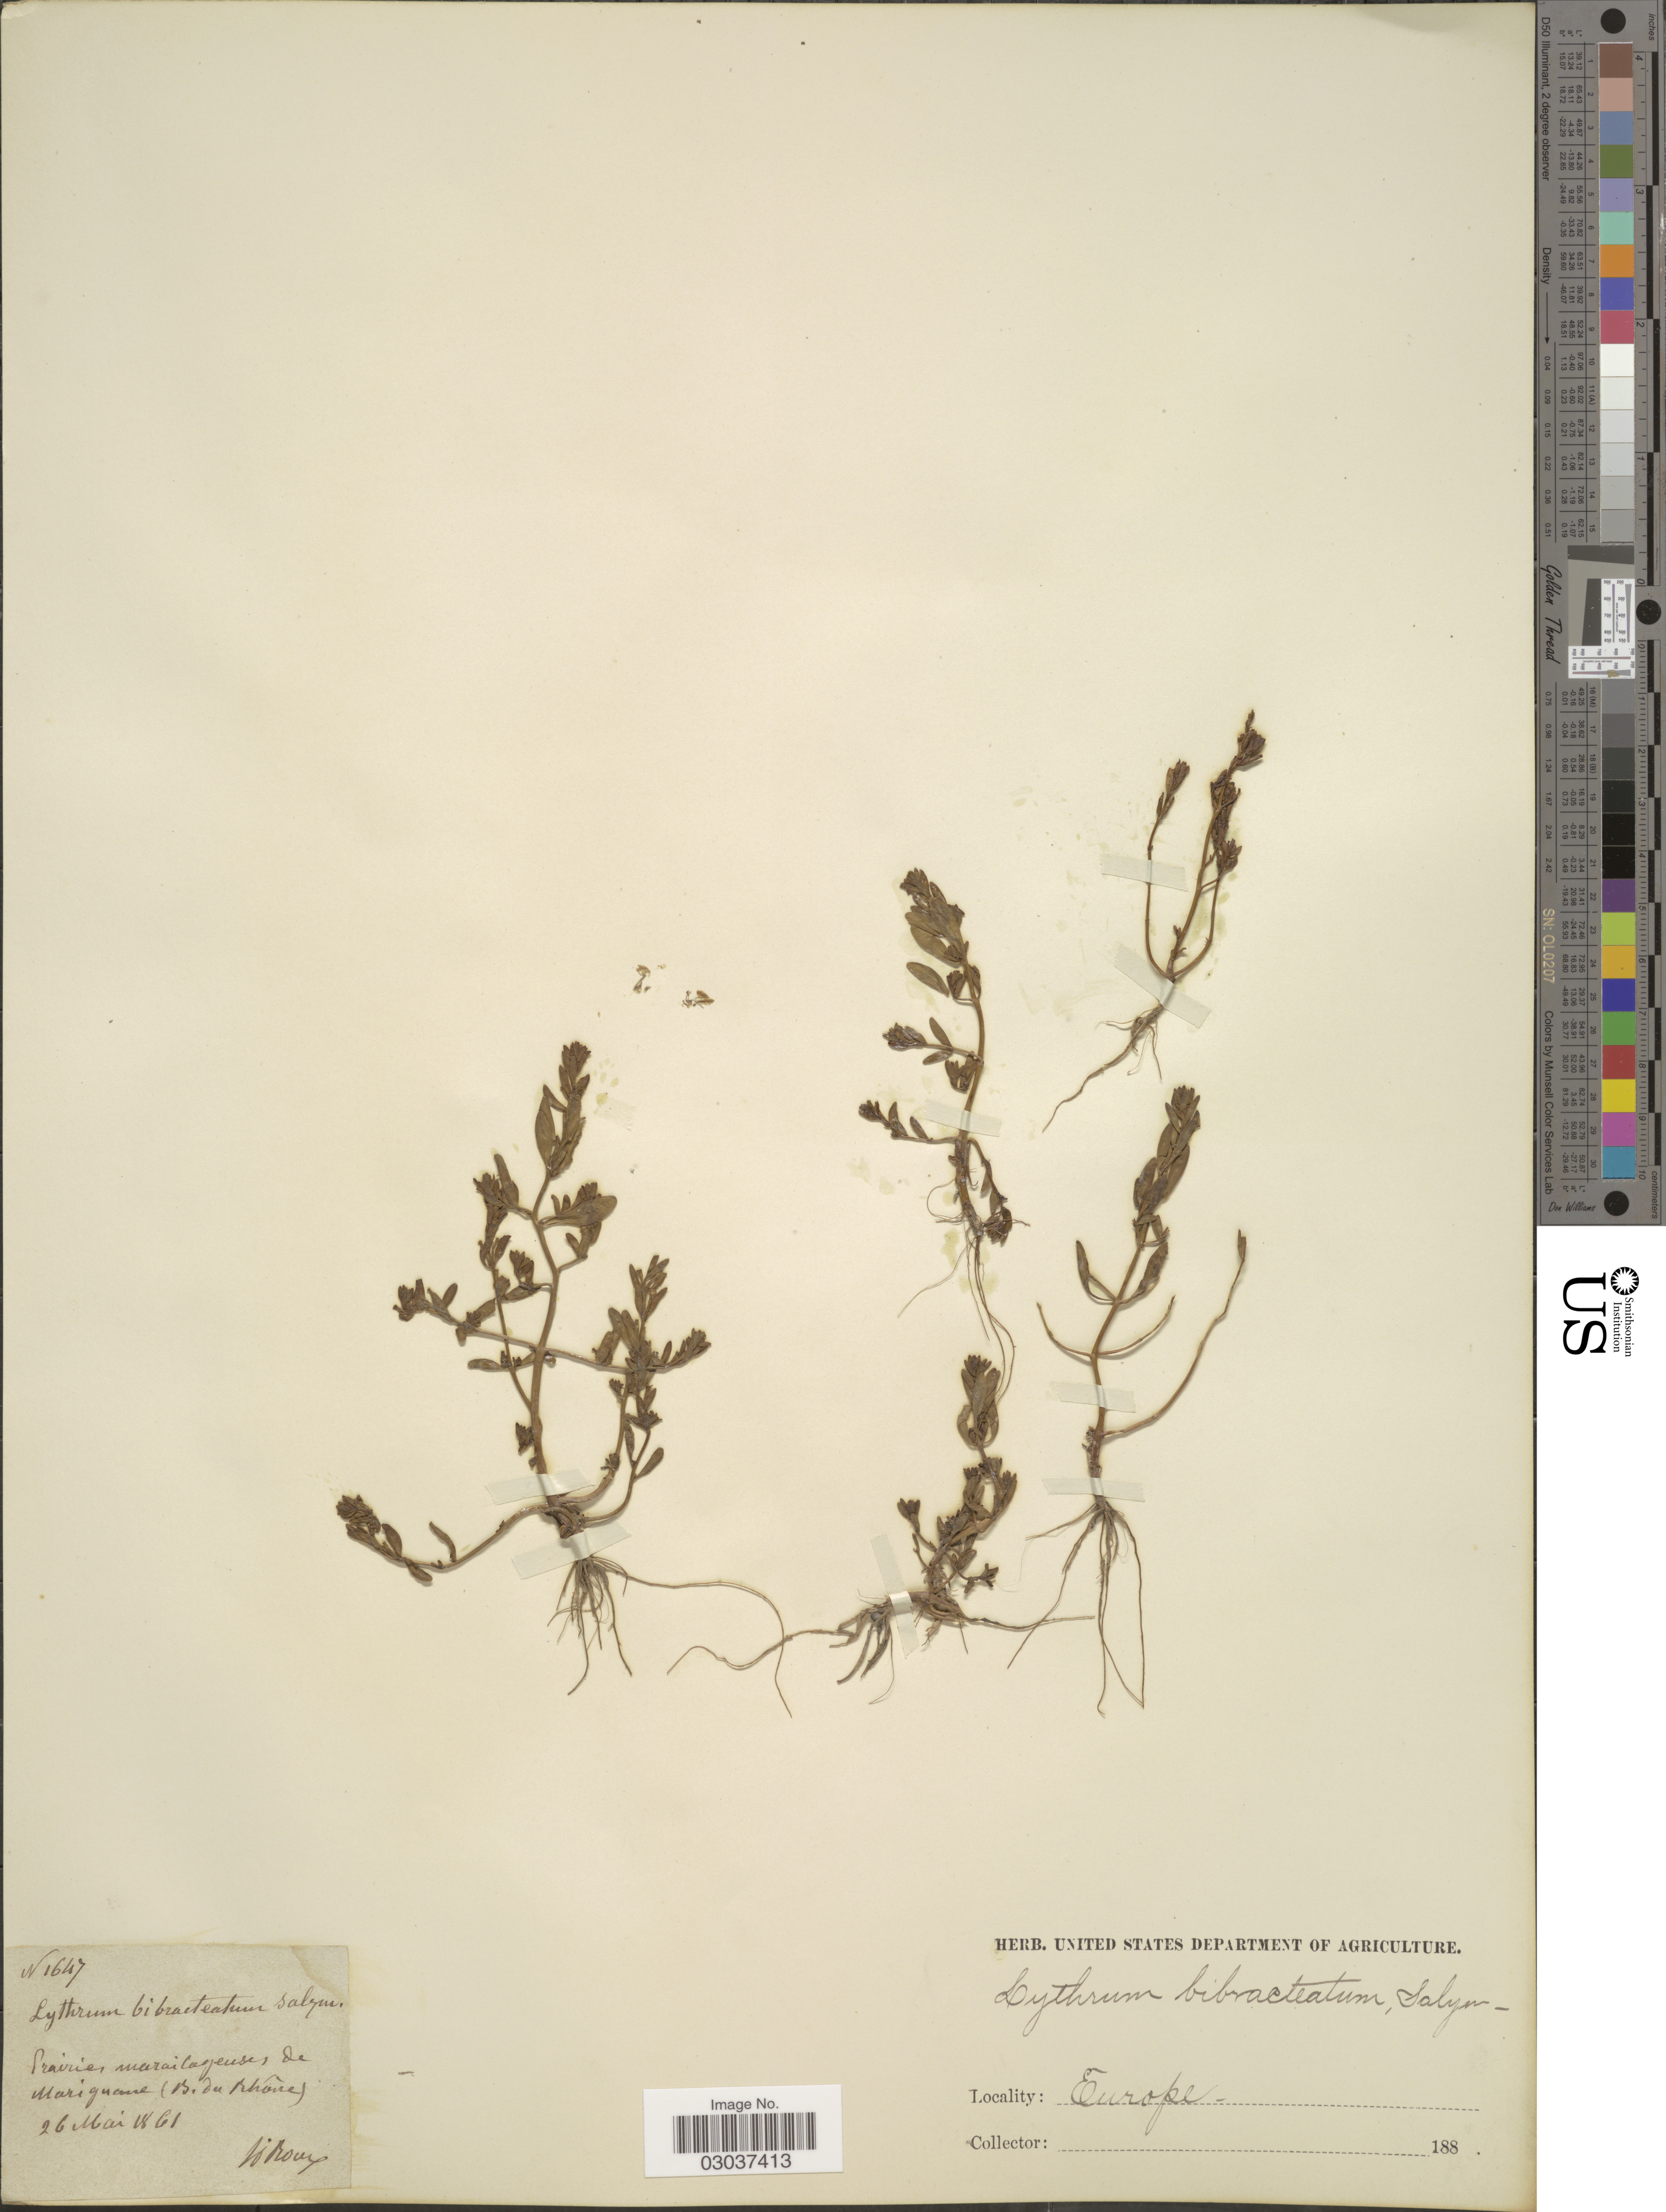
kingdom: Plantae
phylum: Tracheophyta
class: Magnoliopsida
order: Myrtales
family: Lythraceae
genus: Lythrum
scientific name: Lythrum bibracteatum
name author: Salzm. ex DC.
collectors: -. le Roux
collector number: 1647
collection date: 1861-05-26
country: France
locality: Europe. Prairie marai cageuse, de mariguare [interpreted] (B. du Rhône).